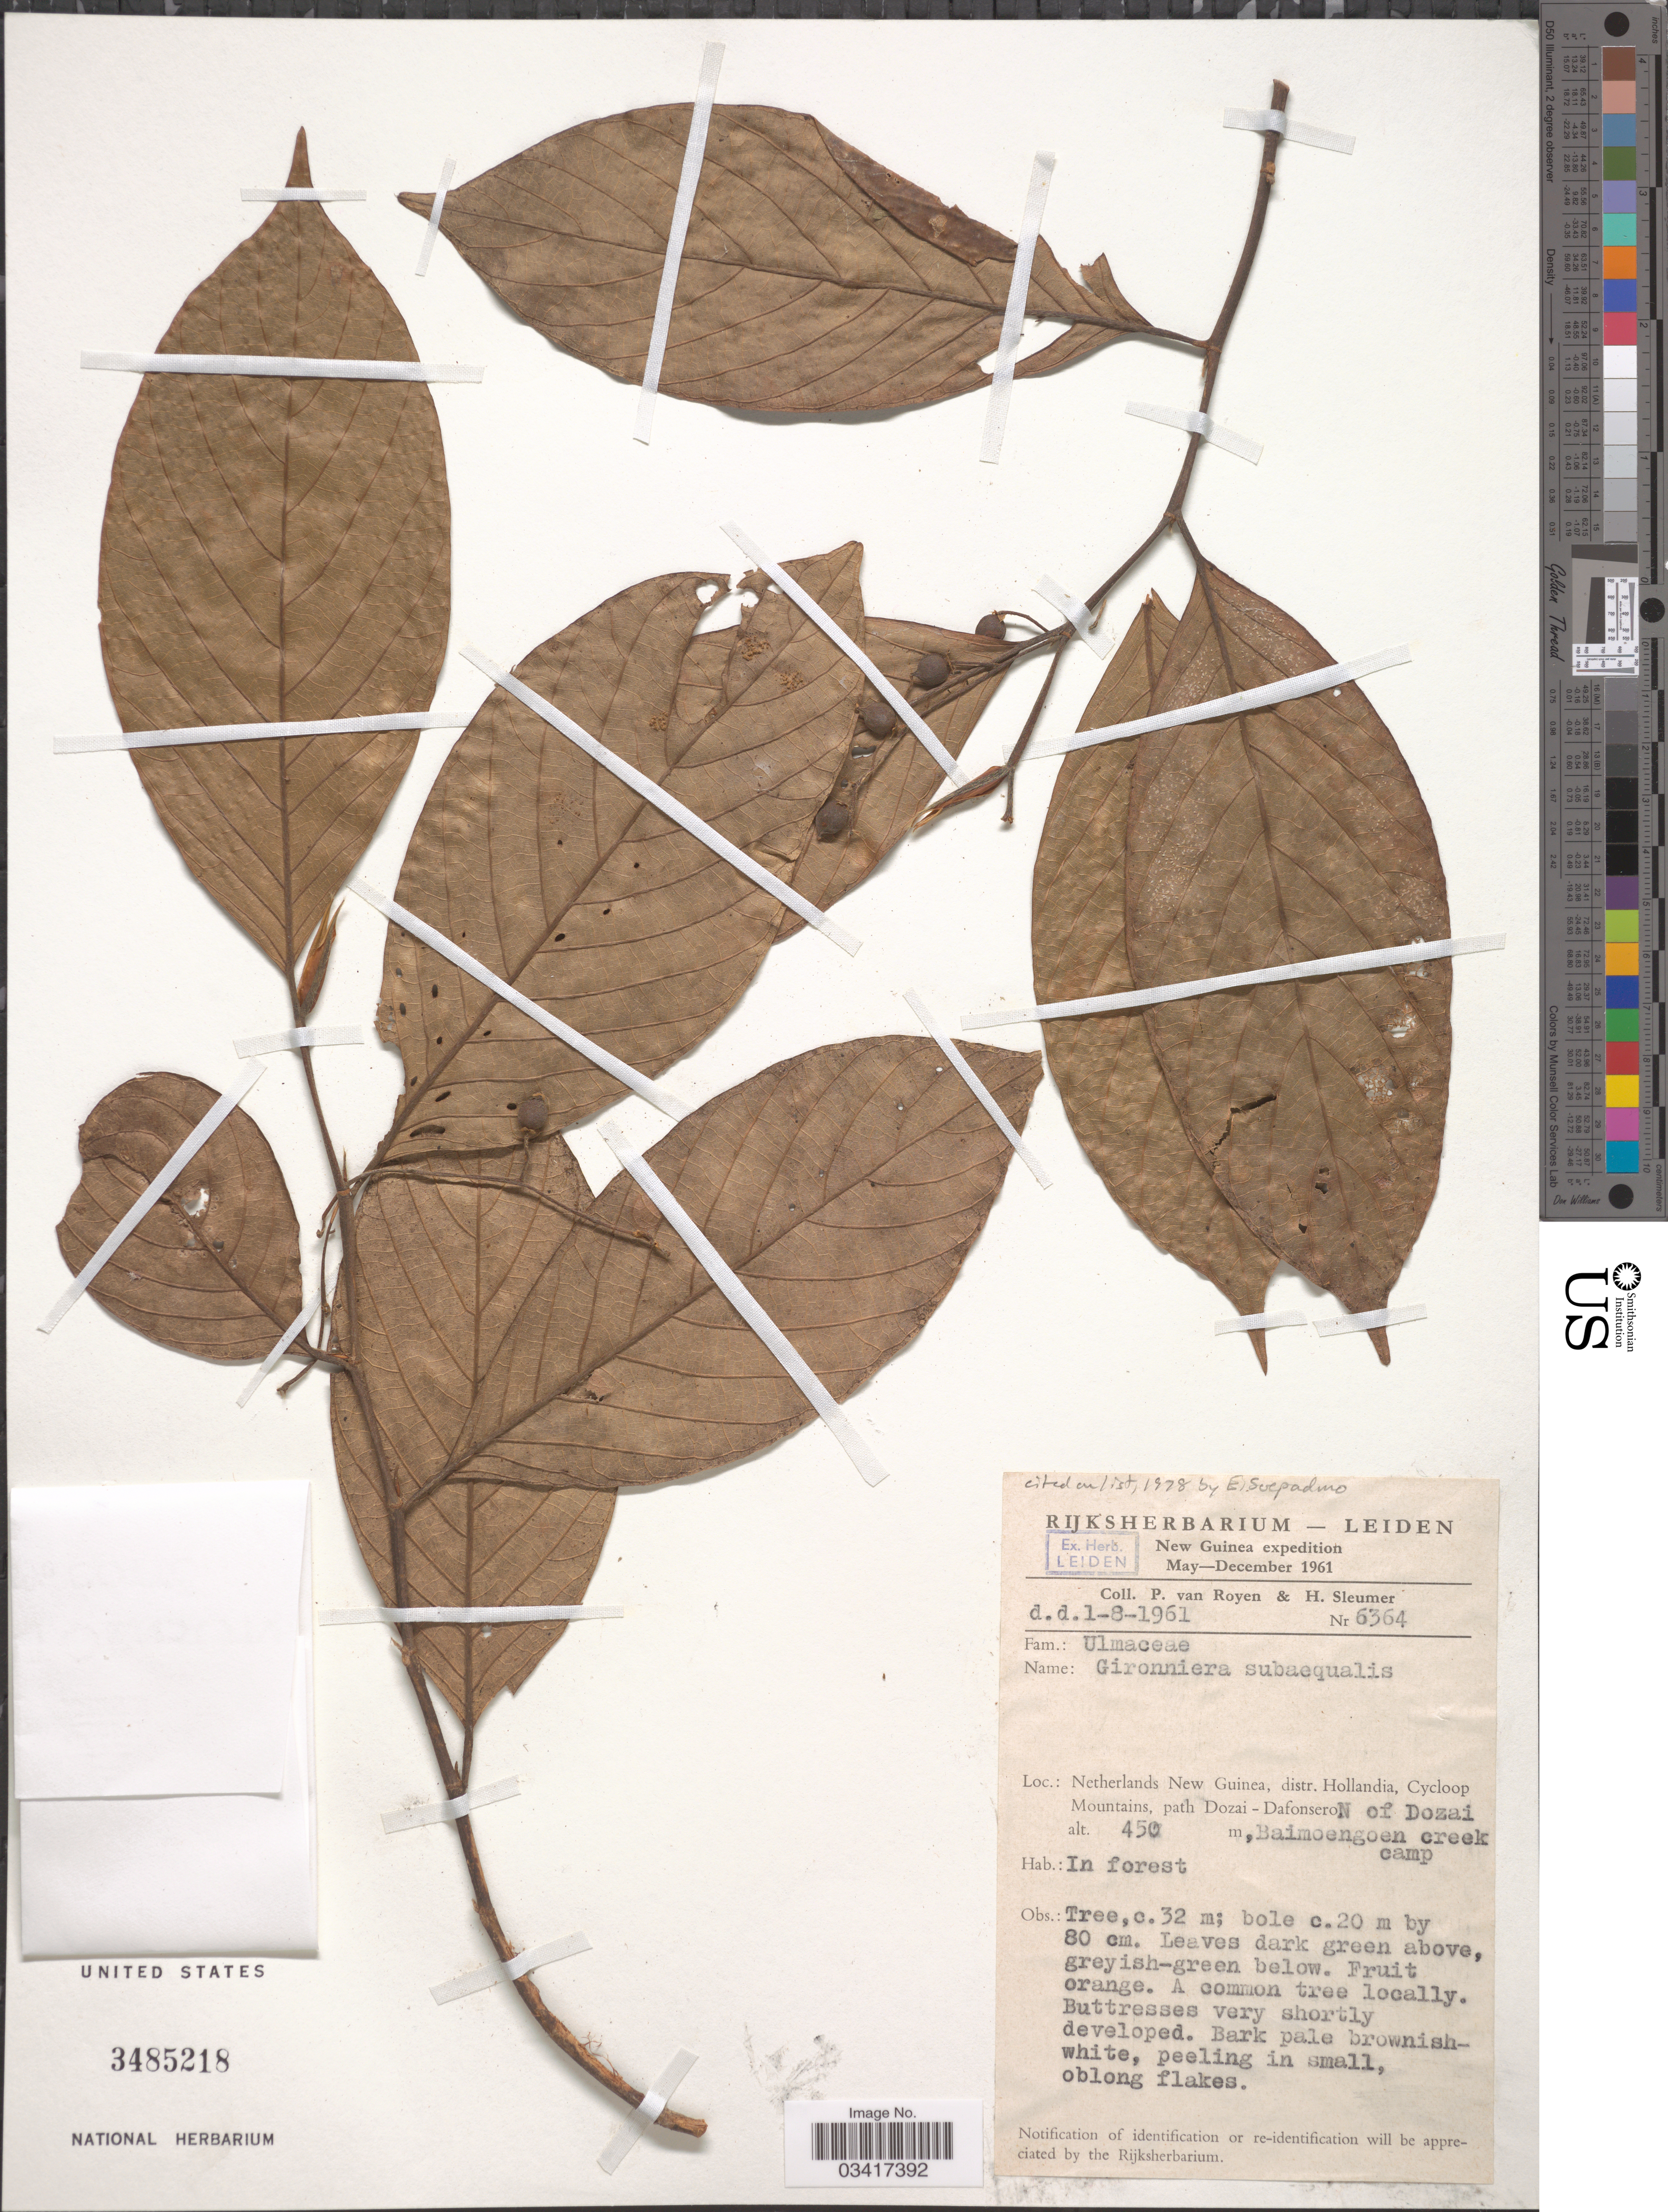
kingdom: Plantae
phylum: Tracheophyta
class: Magnoliopsida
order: Rosales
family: Cannabaceae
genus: Gironniera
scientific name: Gironniera subaequalis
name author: Planch.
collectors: P. van Royen & H. O. Sleumer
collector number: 6364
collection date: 1961-08-01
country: Indonesia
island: New Guinea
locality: Netherlands New Guinea, distr. Hollandia, Cycloop Mountains, path Dozai-Dafonsero. N. of Dozai Baimoengoen creek camp.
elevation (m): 450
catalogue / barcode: US 3485218